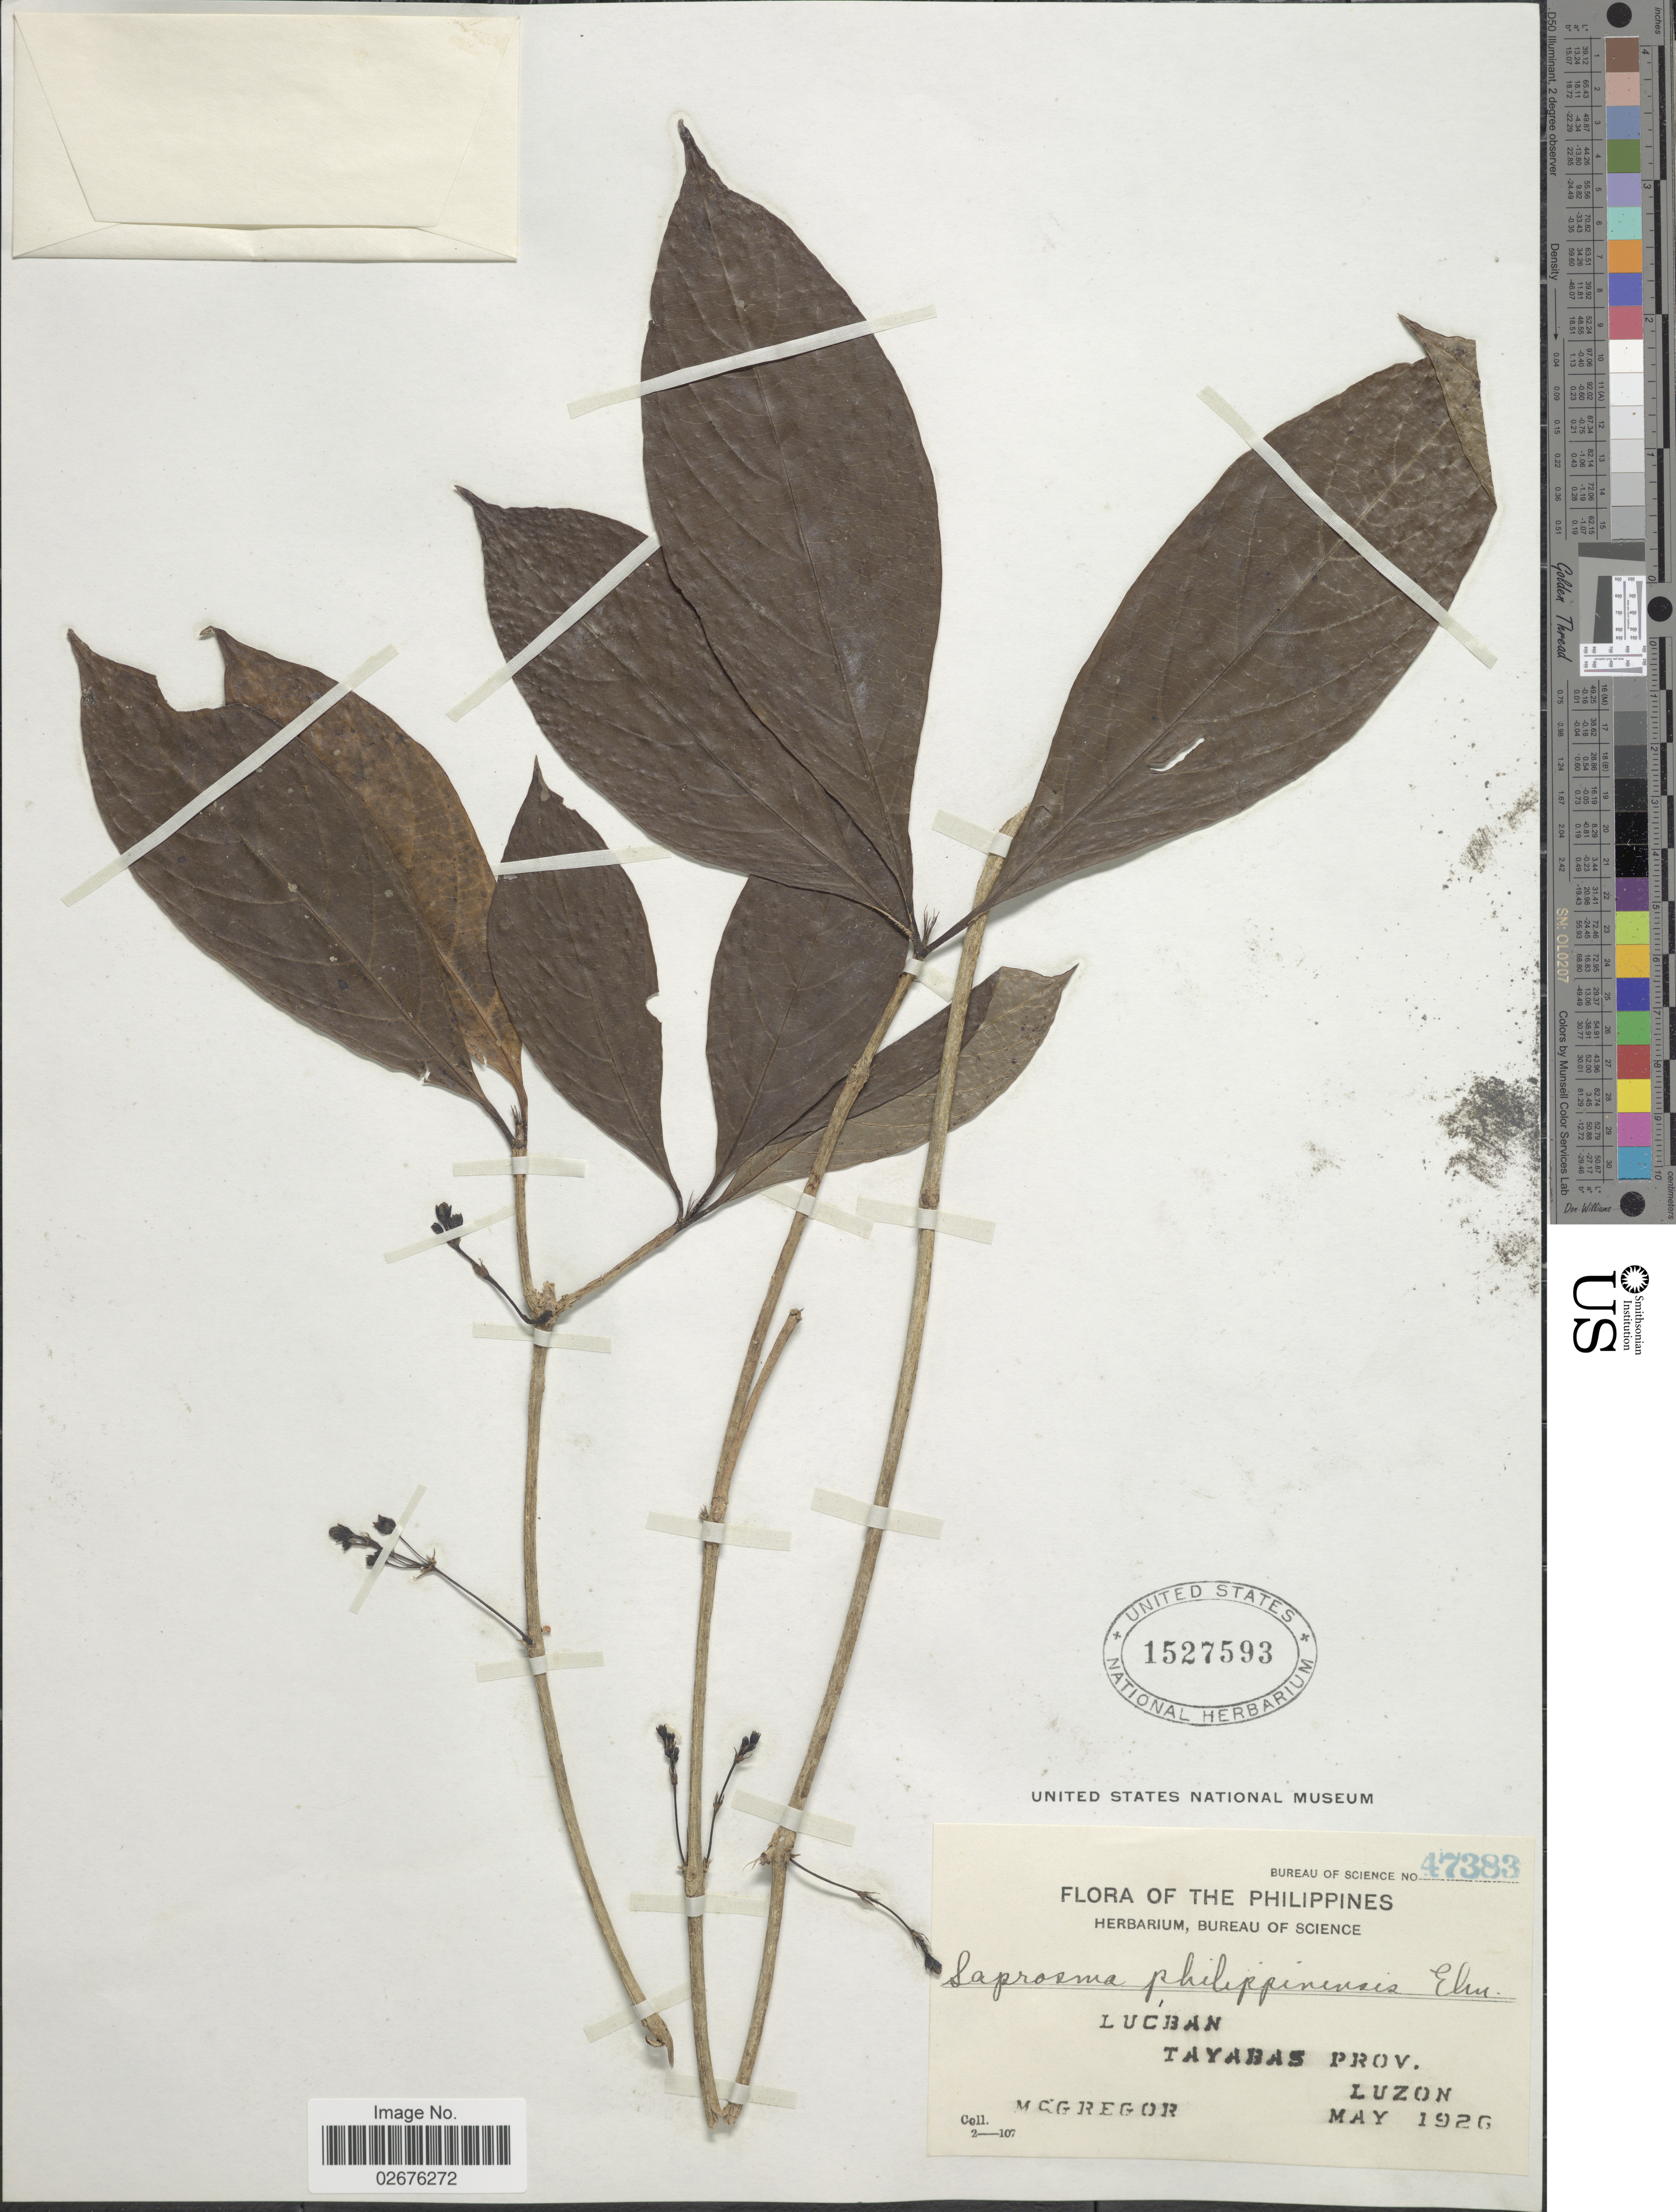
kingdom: Plantae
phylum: Tracheophyta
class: Magnoliopsida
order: Gentianales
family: Rubiaceae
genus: Saprosma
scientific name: Saprosma philippinense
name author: Elmer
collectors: -. McGregor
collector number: Bureau of Science 47383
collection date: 1926-05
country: Philippines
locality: Lucban, Tayabas Prov. Luzon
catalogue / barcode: US 1527593